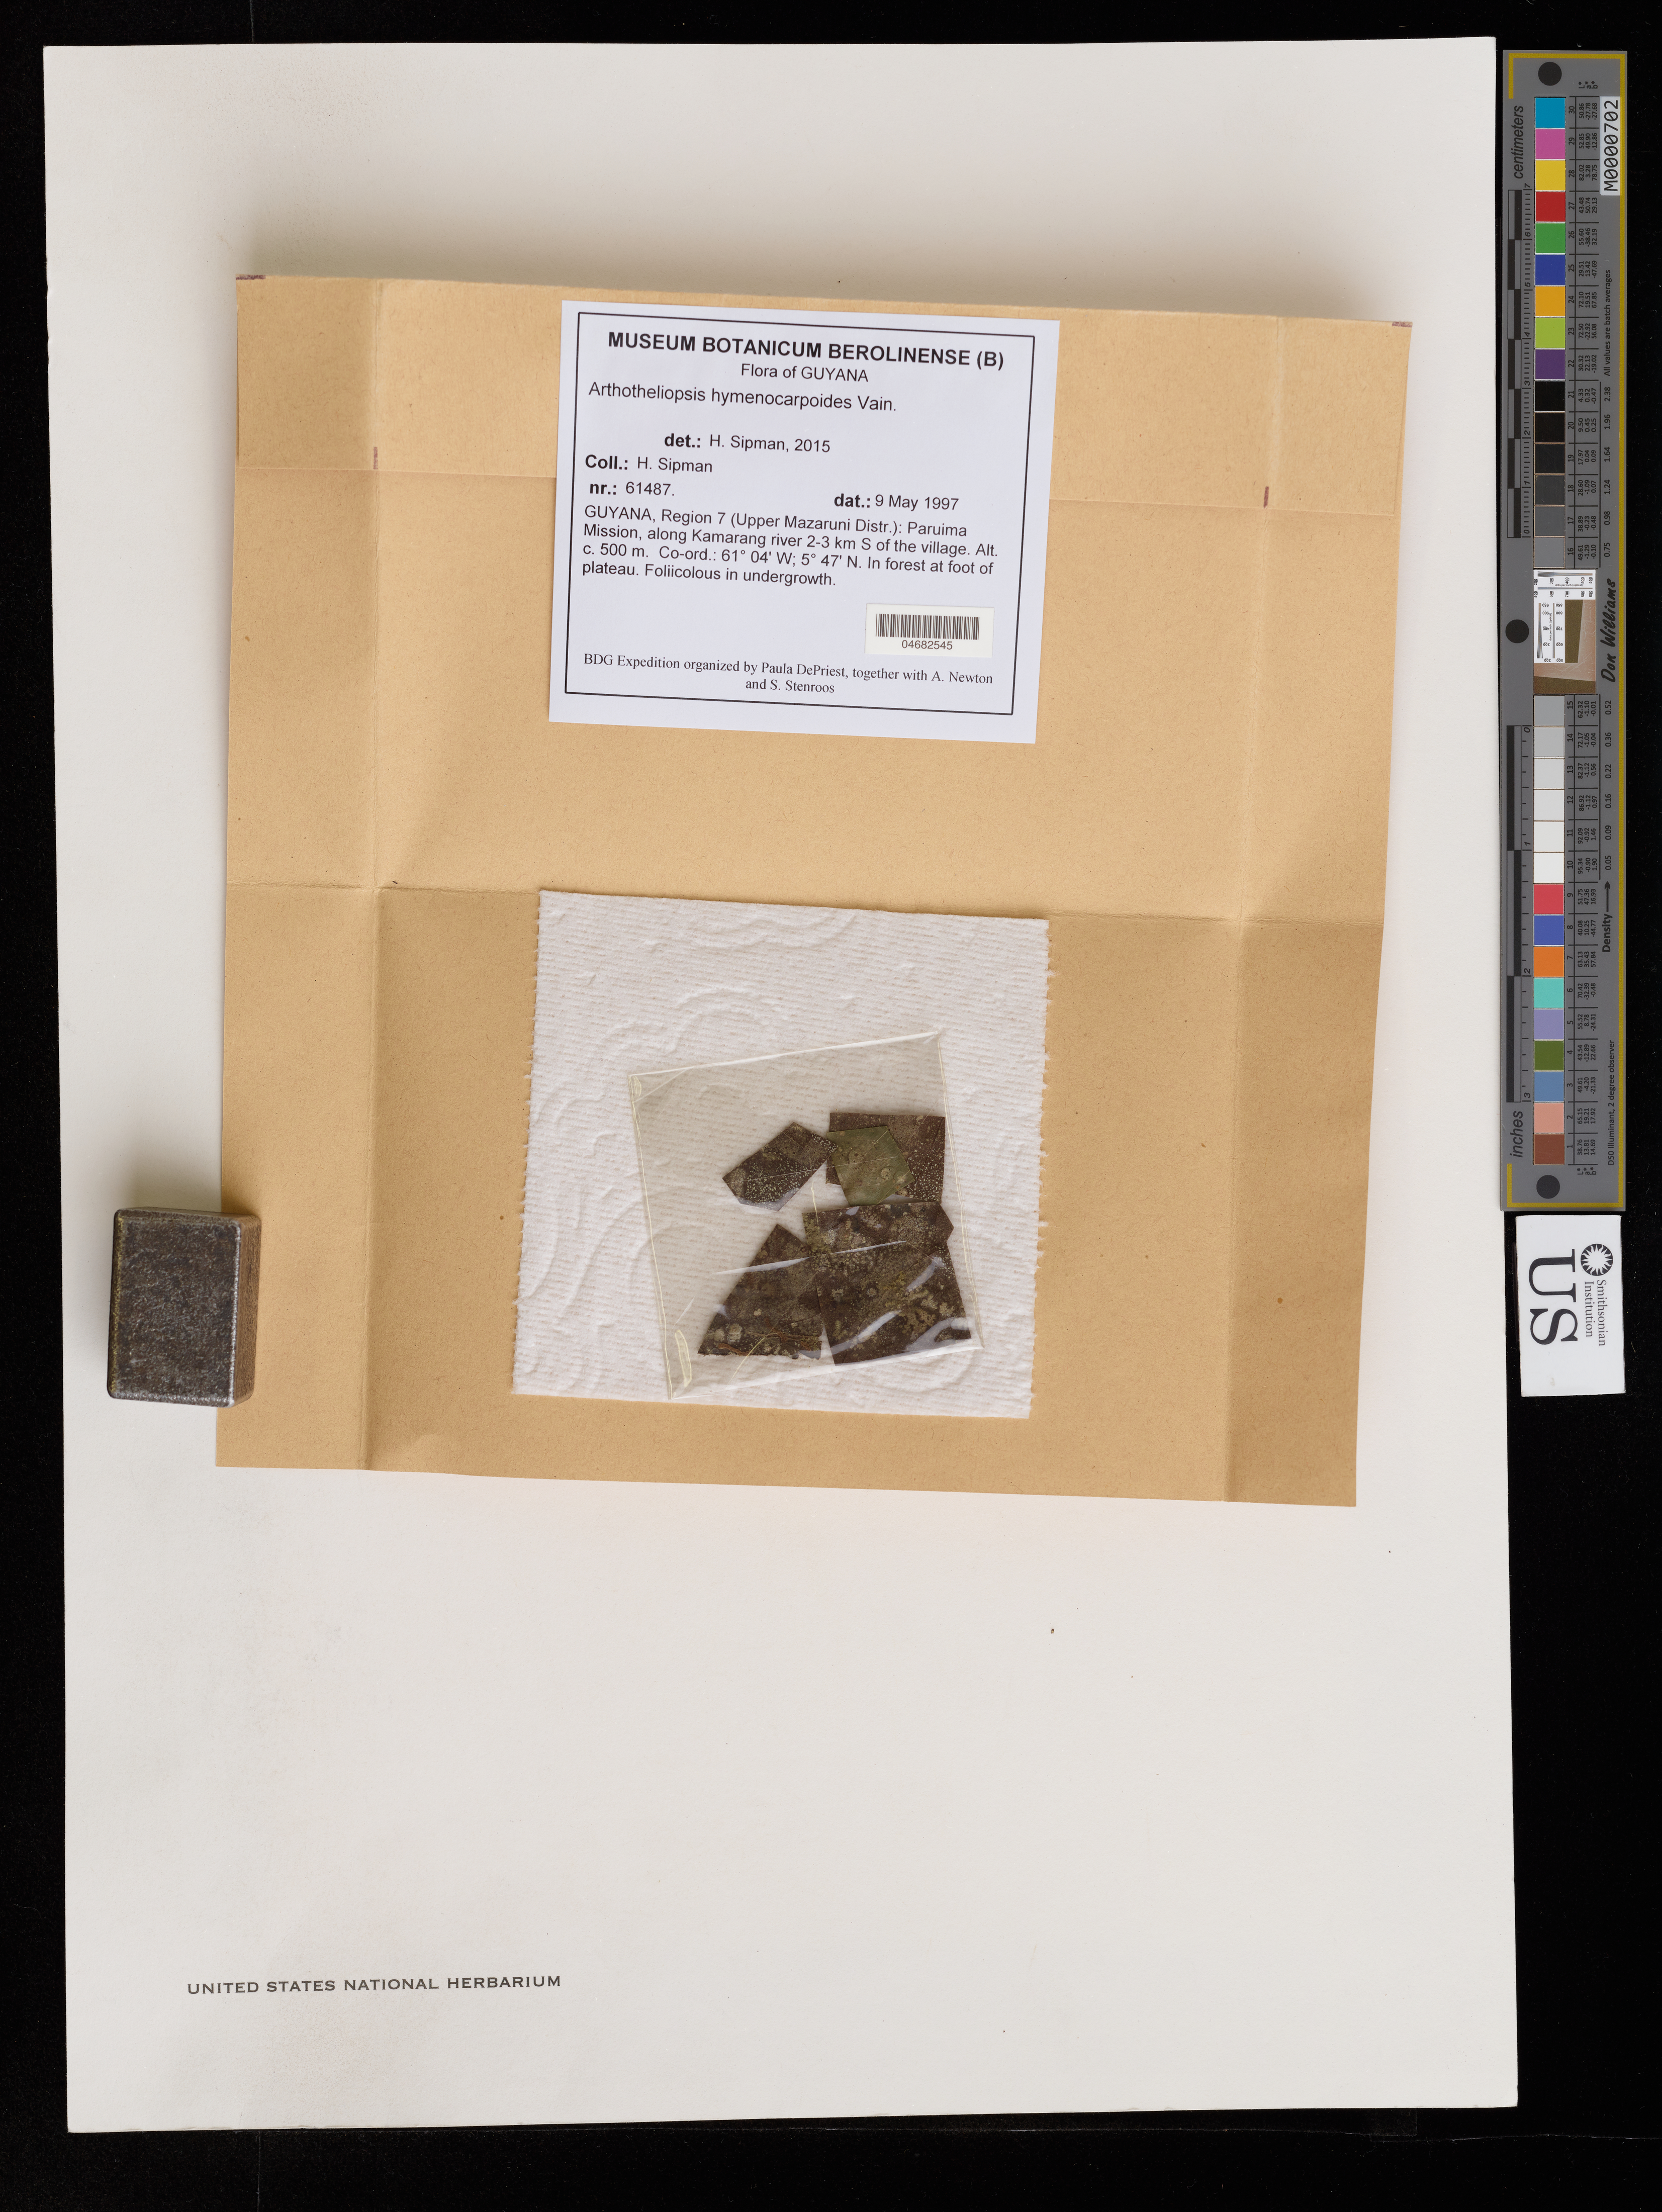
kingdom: Fungi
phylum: Ascomycota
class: Lecanoromycetes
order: Ostropales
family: Gomphillaceae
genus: Arthotheliopsis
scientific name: Arthotheliopsis hymenocarpoides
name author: Vain.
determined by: Sipman, H.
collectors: H. Sipman et al.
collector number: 61487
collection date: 1997-05-09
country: Guyana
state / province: Mazaruni-Potaro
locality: Upper Mazaruni Distr. Paruima Missioin, along Kamarang River 2-3 km S of the village.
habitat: In forest at foot of plateau. Foliicolous in undergrowth.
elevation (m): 500